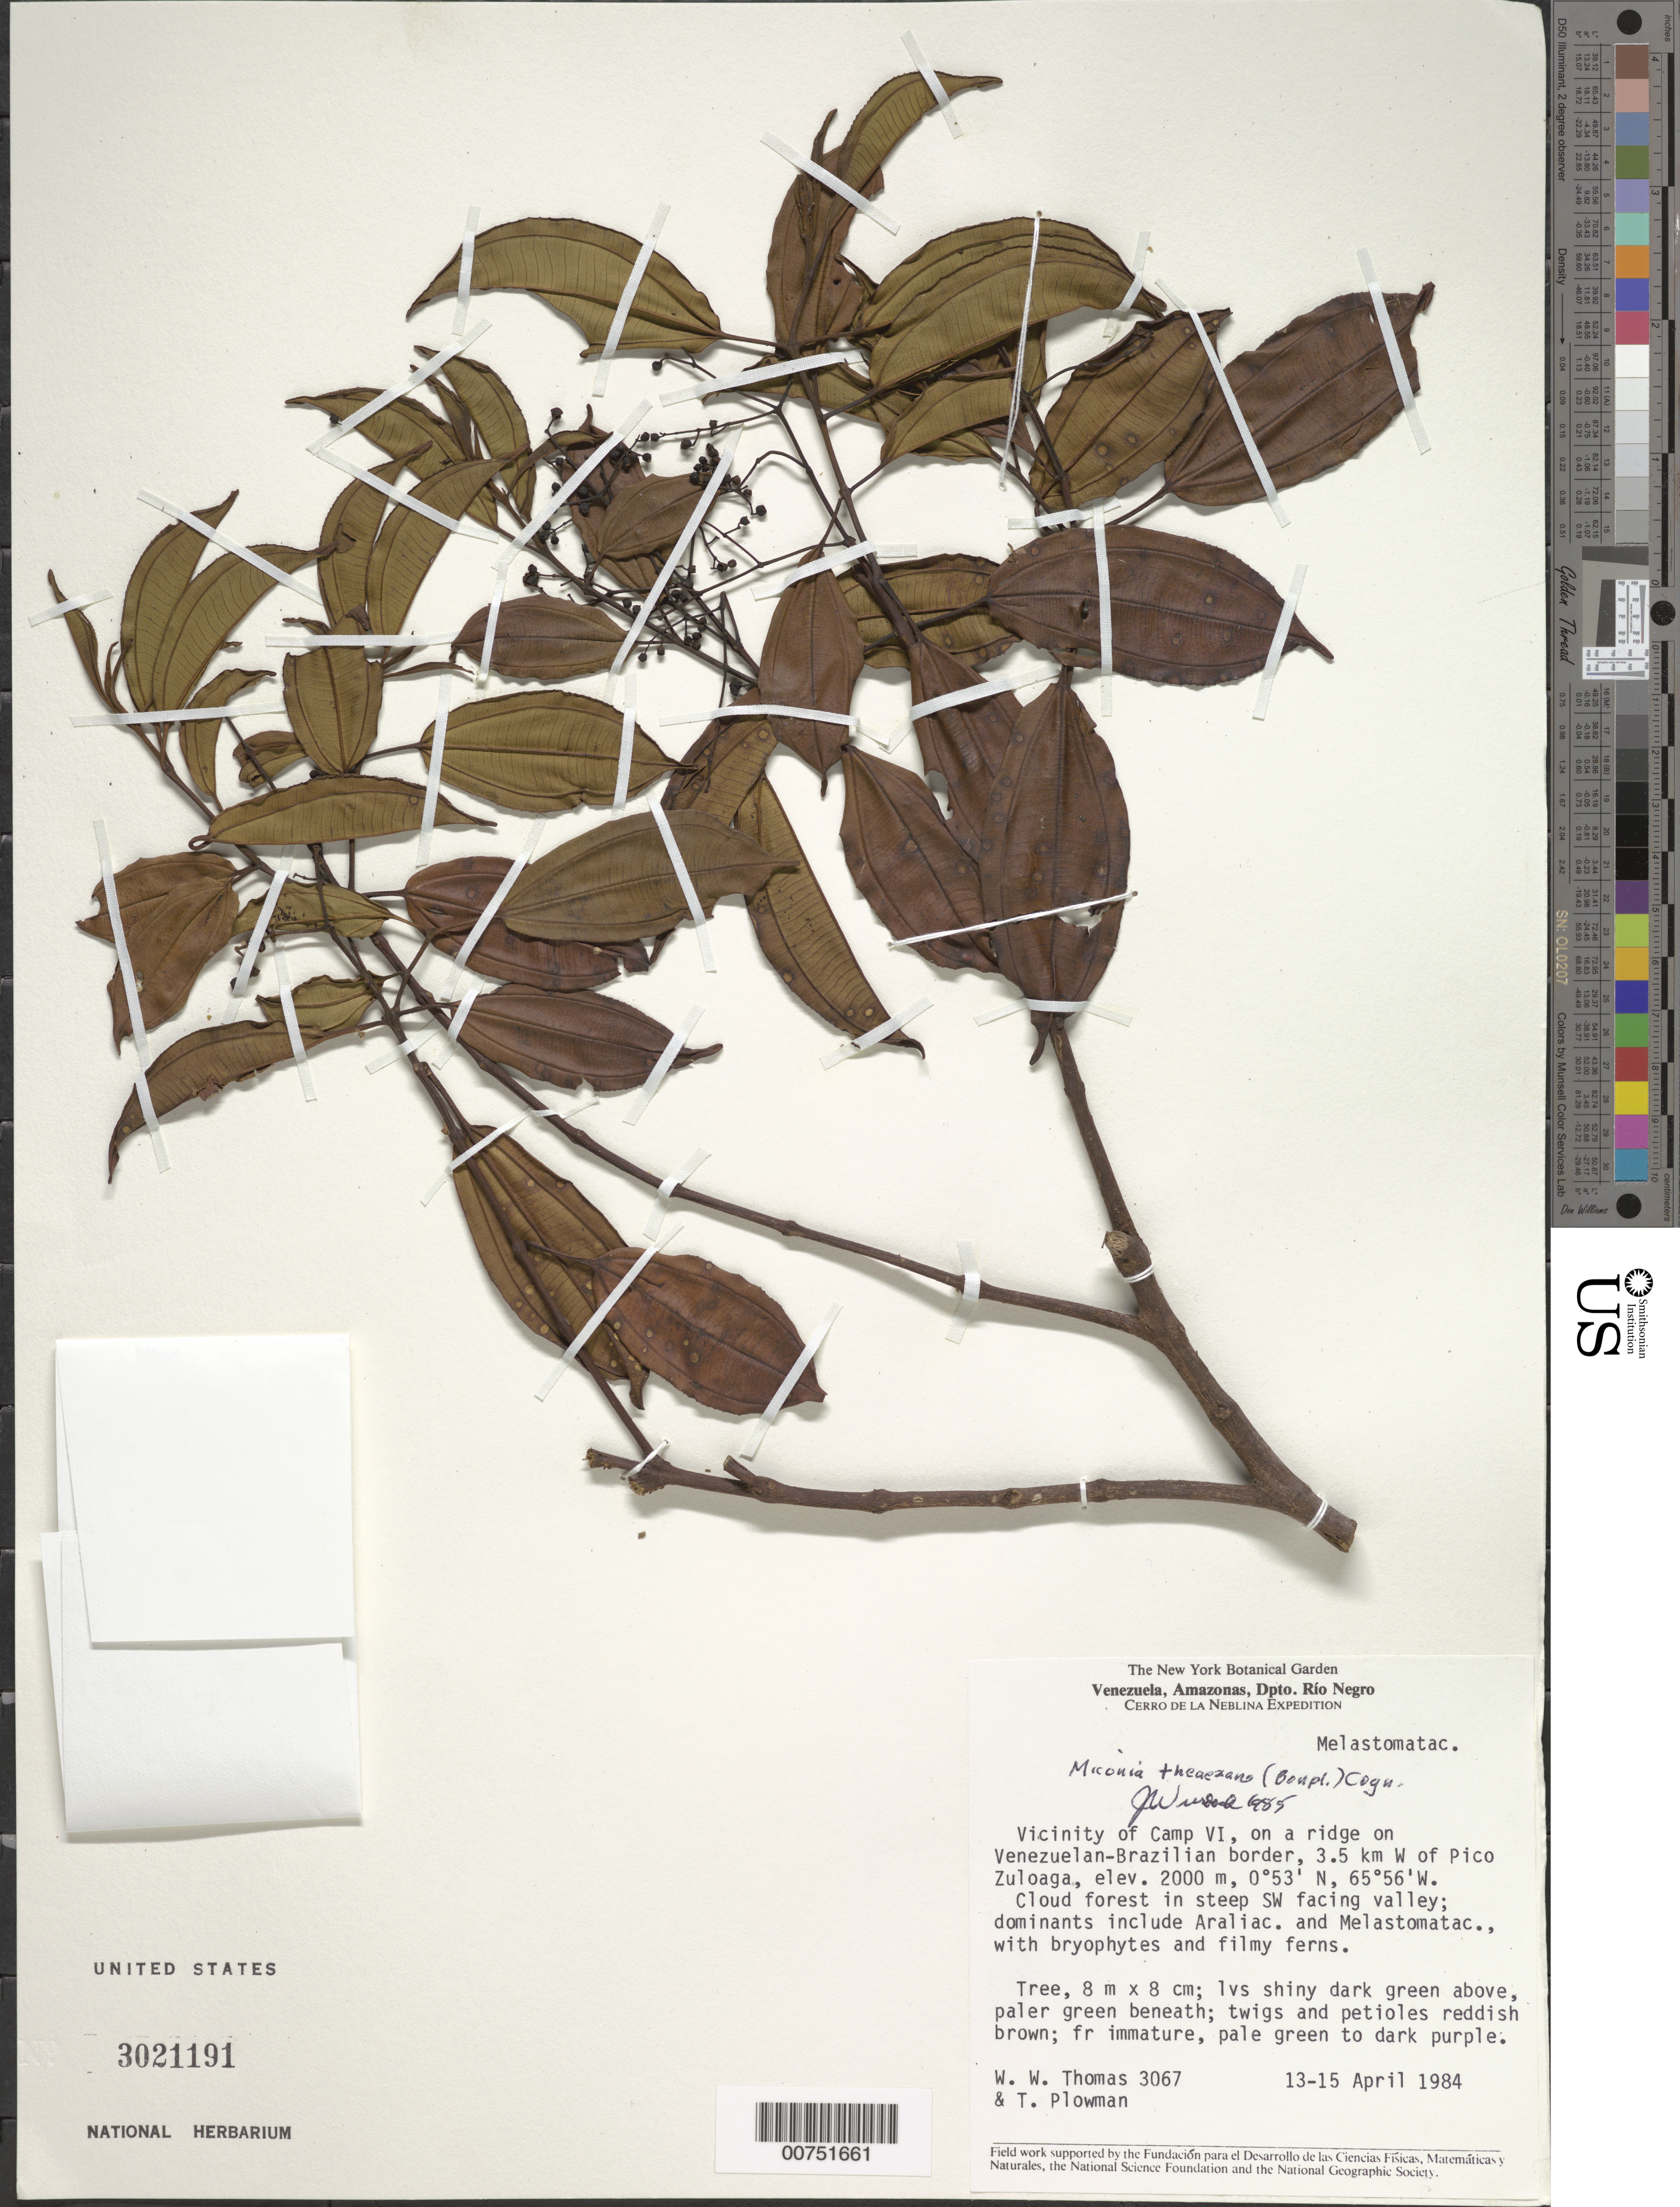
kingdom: Plantae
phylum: Tracheophyta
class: Magnoliopsida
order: Myrtales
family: Melastomataceae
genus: Miconia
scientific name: Miconia theizans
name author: (Bonpl.) Cogn.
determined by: Wurdack, John J., (US), US (UNITED STATES)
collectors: W. W. Thomas & T. Plowman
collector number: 3067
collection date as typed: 13-Apr-84 to 15-Apr-84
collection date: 1984-04-13/1984-04-15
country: Venezuela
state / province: Amazonas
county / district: Río Negro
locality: Pico Zuloga, 3.5 km W of, near Camp VI, Venezuelan-Brazilian border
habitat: Cloud forest on steep SW facing valley; dominants include Araliac, Melastomataceae., with bryophytes and filmy ferns.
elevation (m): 2000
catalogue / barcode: US 3021191